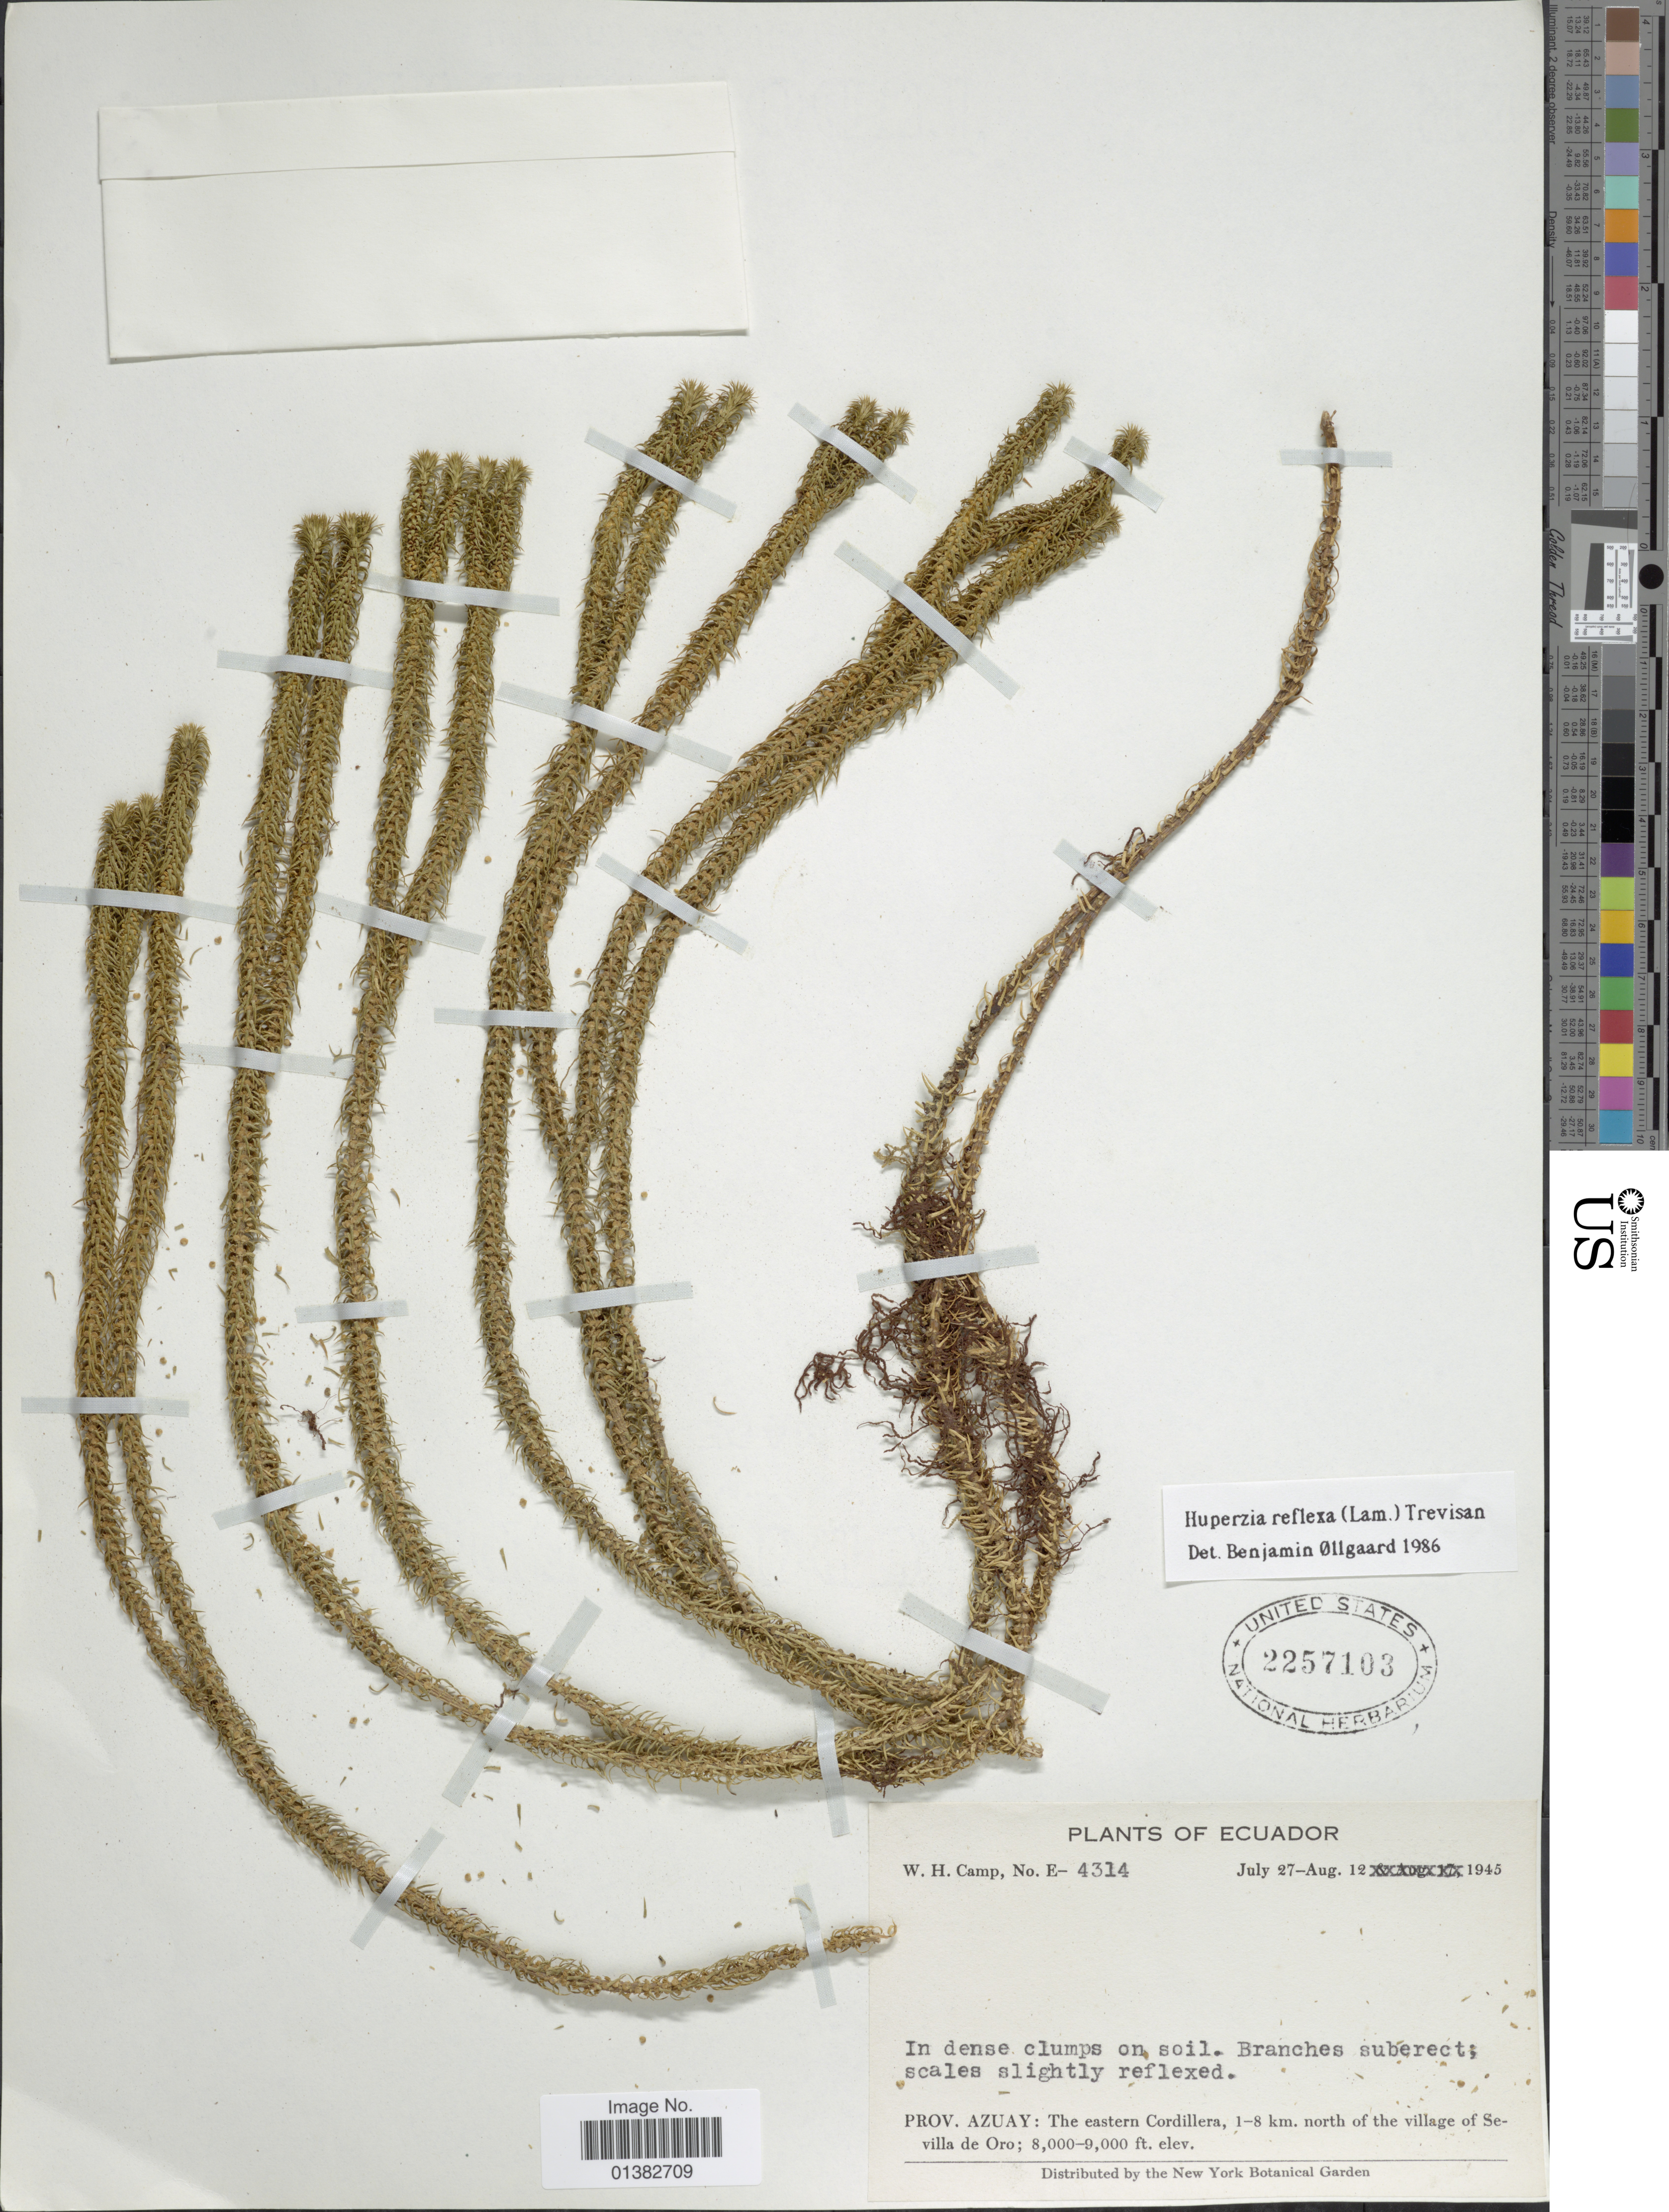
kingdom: Plantae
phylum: Tracheophyta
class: Lycopodiopsida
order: Lycopodiales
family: Lycopodiaceae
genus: Phlegmariurus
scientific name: Phlegmariurus reflexus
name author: (Lam.) B. Øllg.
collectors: W. H. Camp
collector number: E-4314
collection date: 1945-07-27/1945-08-19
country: Ecuador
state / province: Azuay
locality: The eastern Cordillrea, 1-8 km. north of the village of Sevilla de Oro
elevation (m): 2438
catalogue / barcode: US 2257103